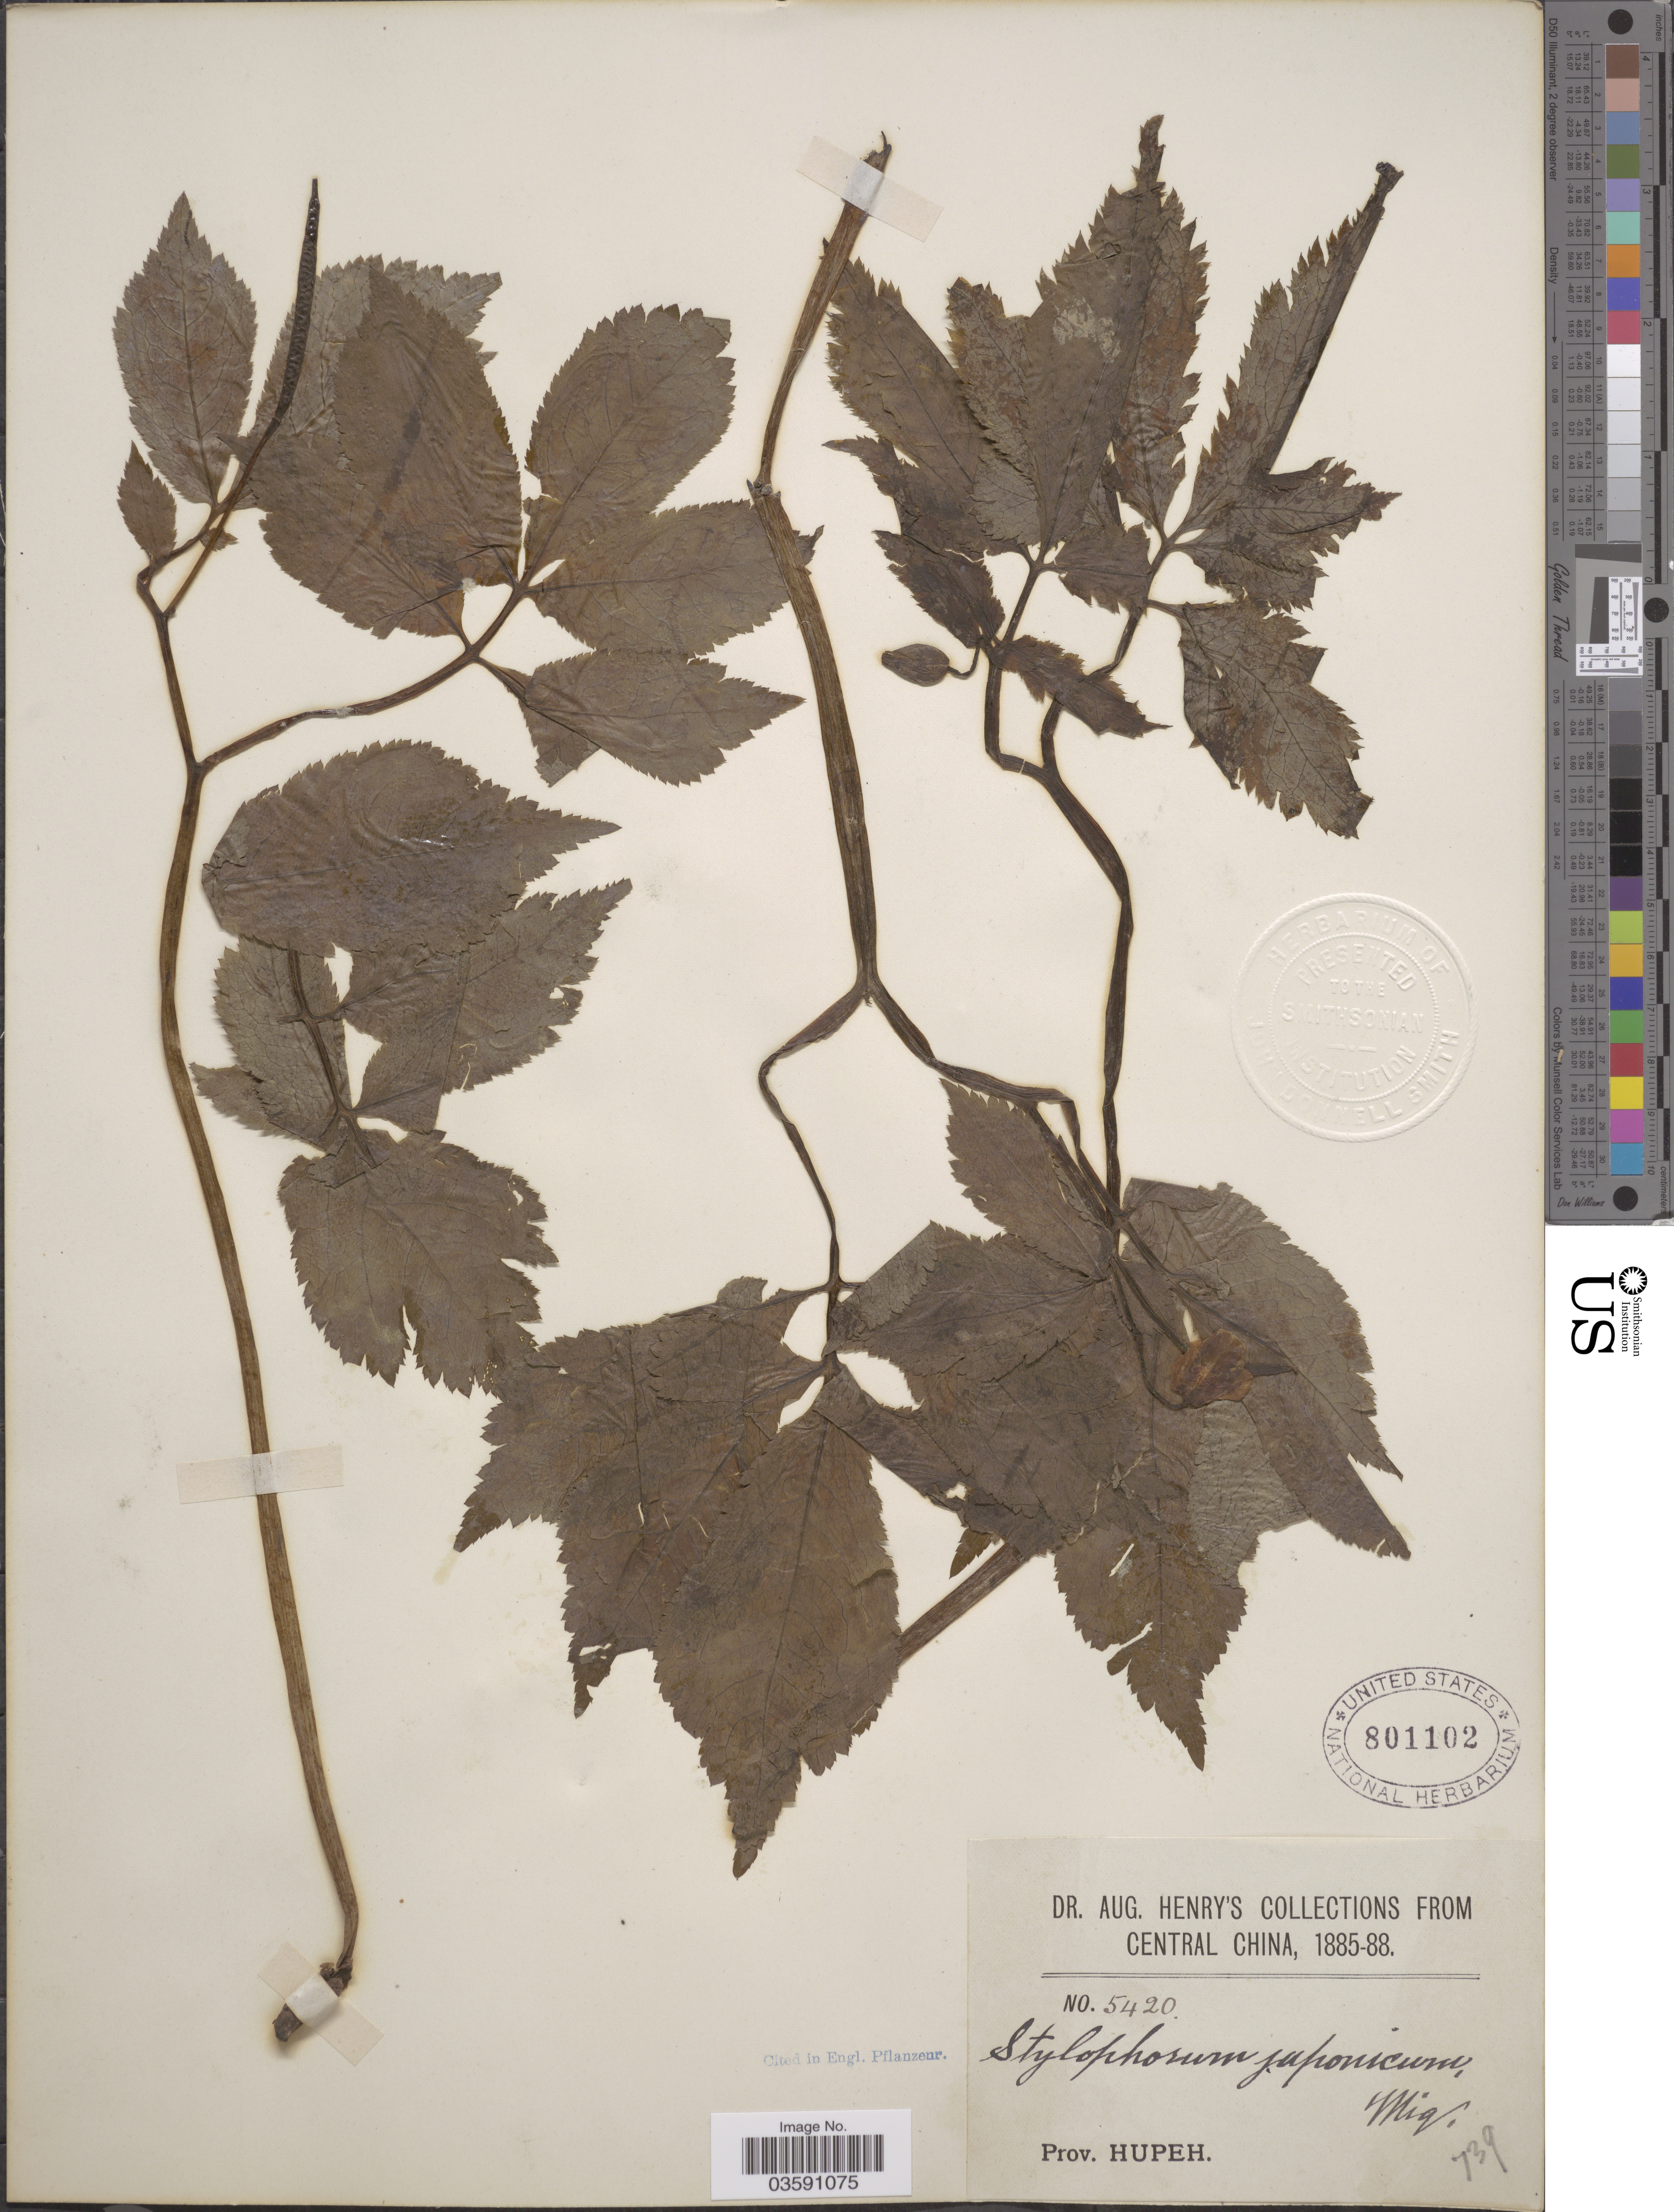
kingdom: Plantae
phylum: Tracheophyta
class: Magnoliopsida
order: Ranunculales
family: Papaveraceae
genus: Hylomecon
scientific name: Hylomecon japonica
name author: (Thunb.) Prantl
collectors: A. Henry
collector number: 5420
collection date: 1885/1888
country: China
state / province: Hubei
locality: Central China. Prov. Hupeh.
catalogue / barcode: US 801102